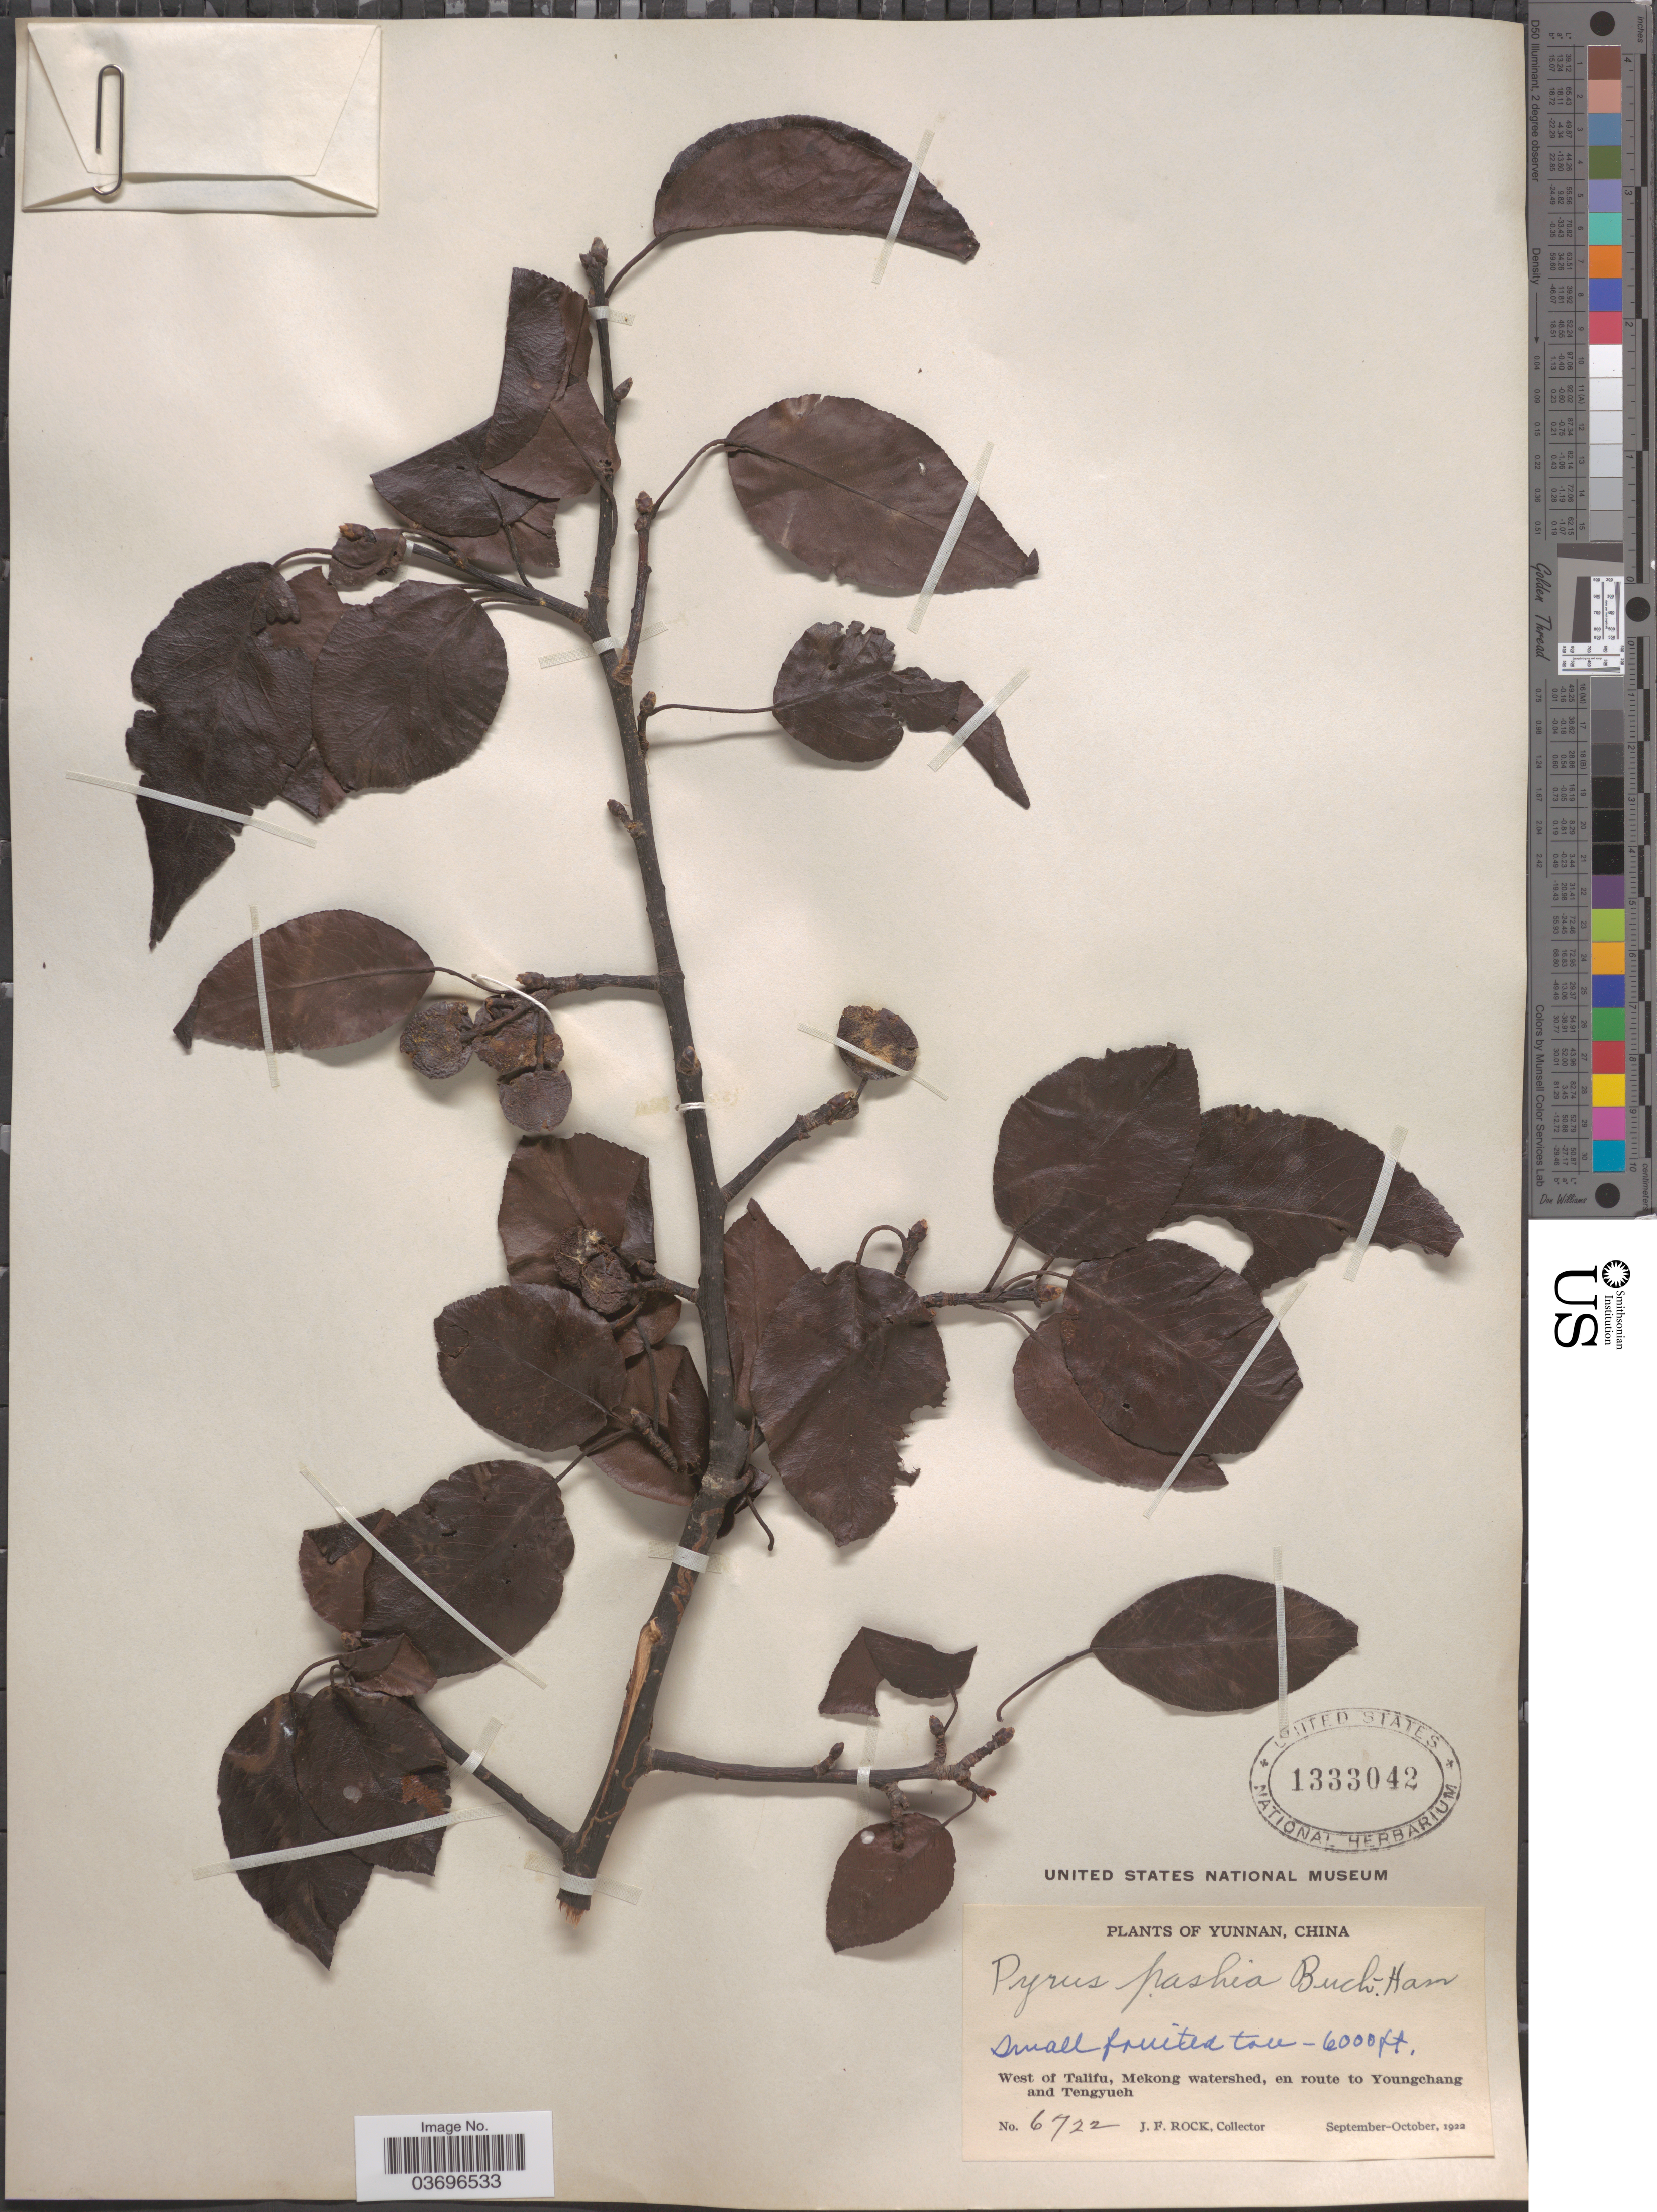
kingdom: Plantae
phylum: Tracheophyta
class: Magnoliopsida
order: Rosales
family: Rosaceae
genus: Pyrus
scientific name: Pyrus pashia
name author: Buch.-Ham. ex D. Don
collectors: J. Rock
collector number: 6722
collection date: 1922-09/1922-10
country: China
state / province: Yunnan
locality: West of Talifu, Mekong watershed, en route to Youngchang and Tengyueh.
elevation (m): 1829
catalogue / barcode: US 1333042